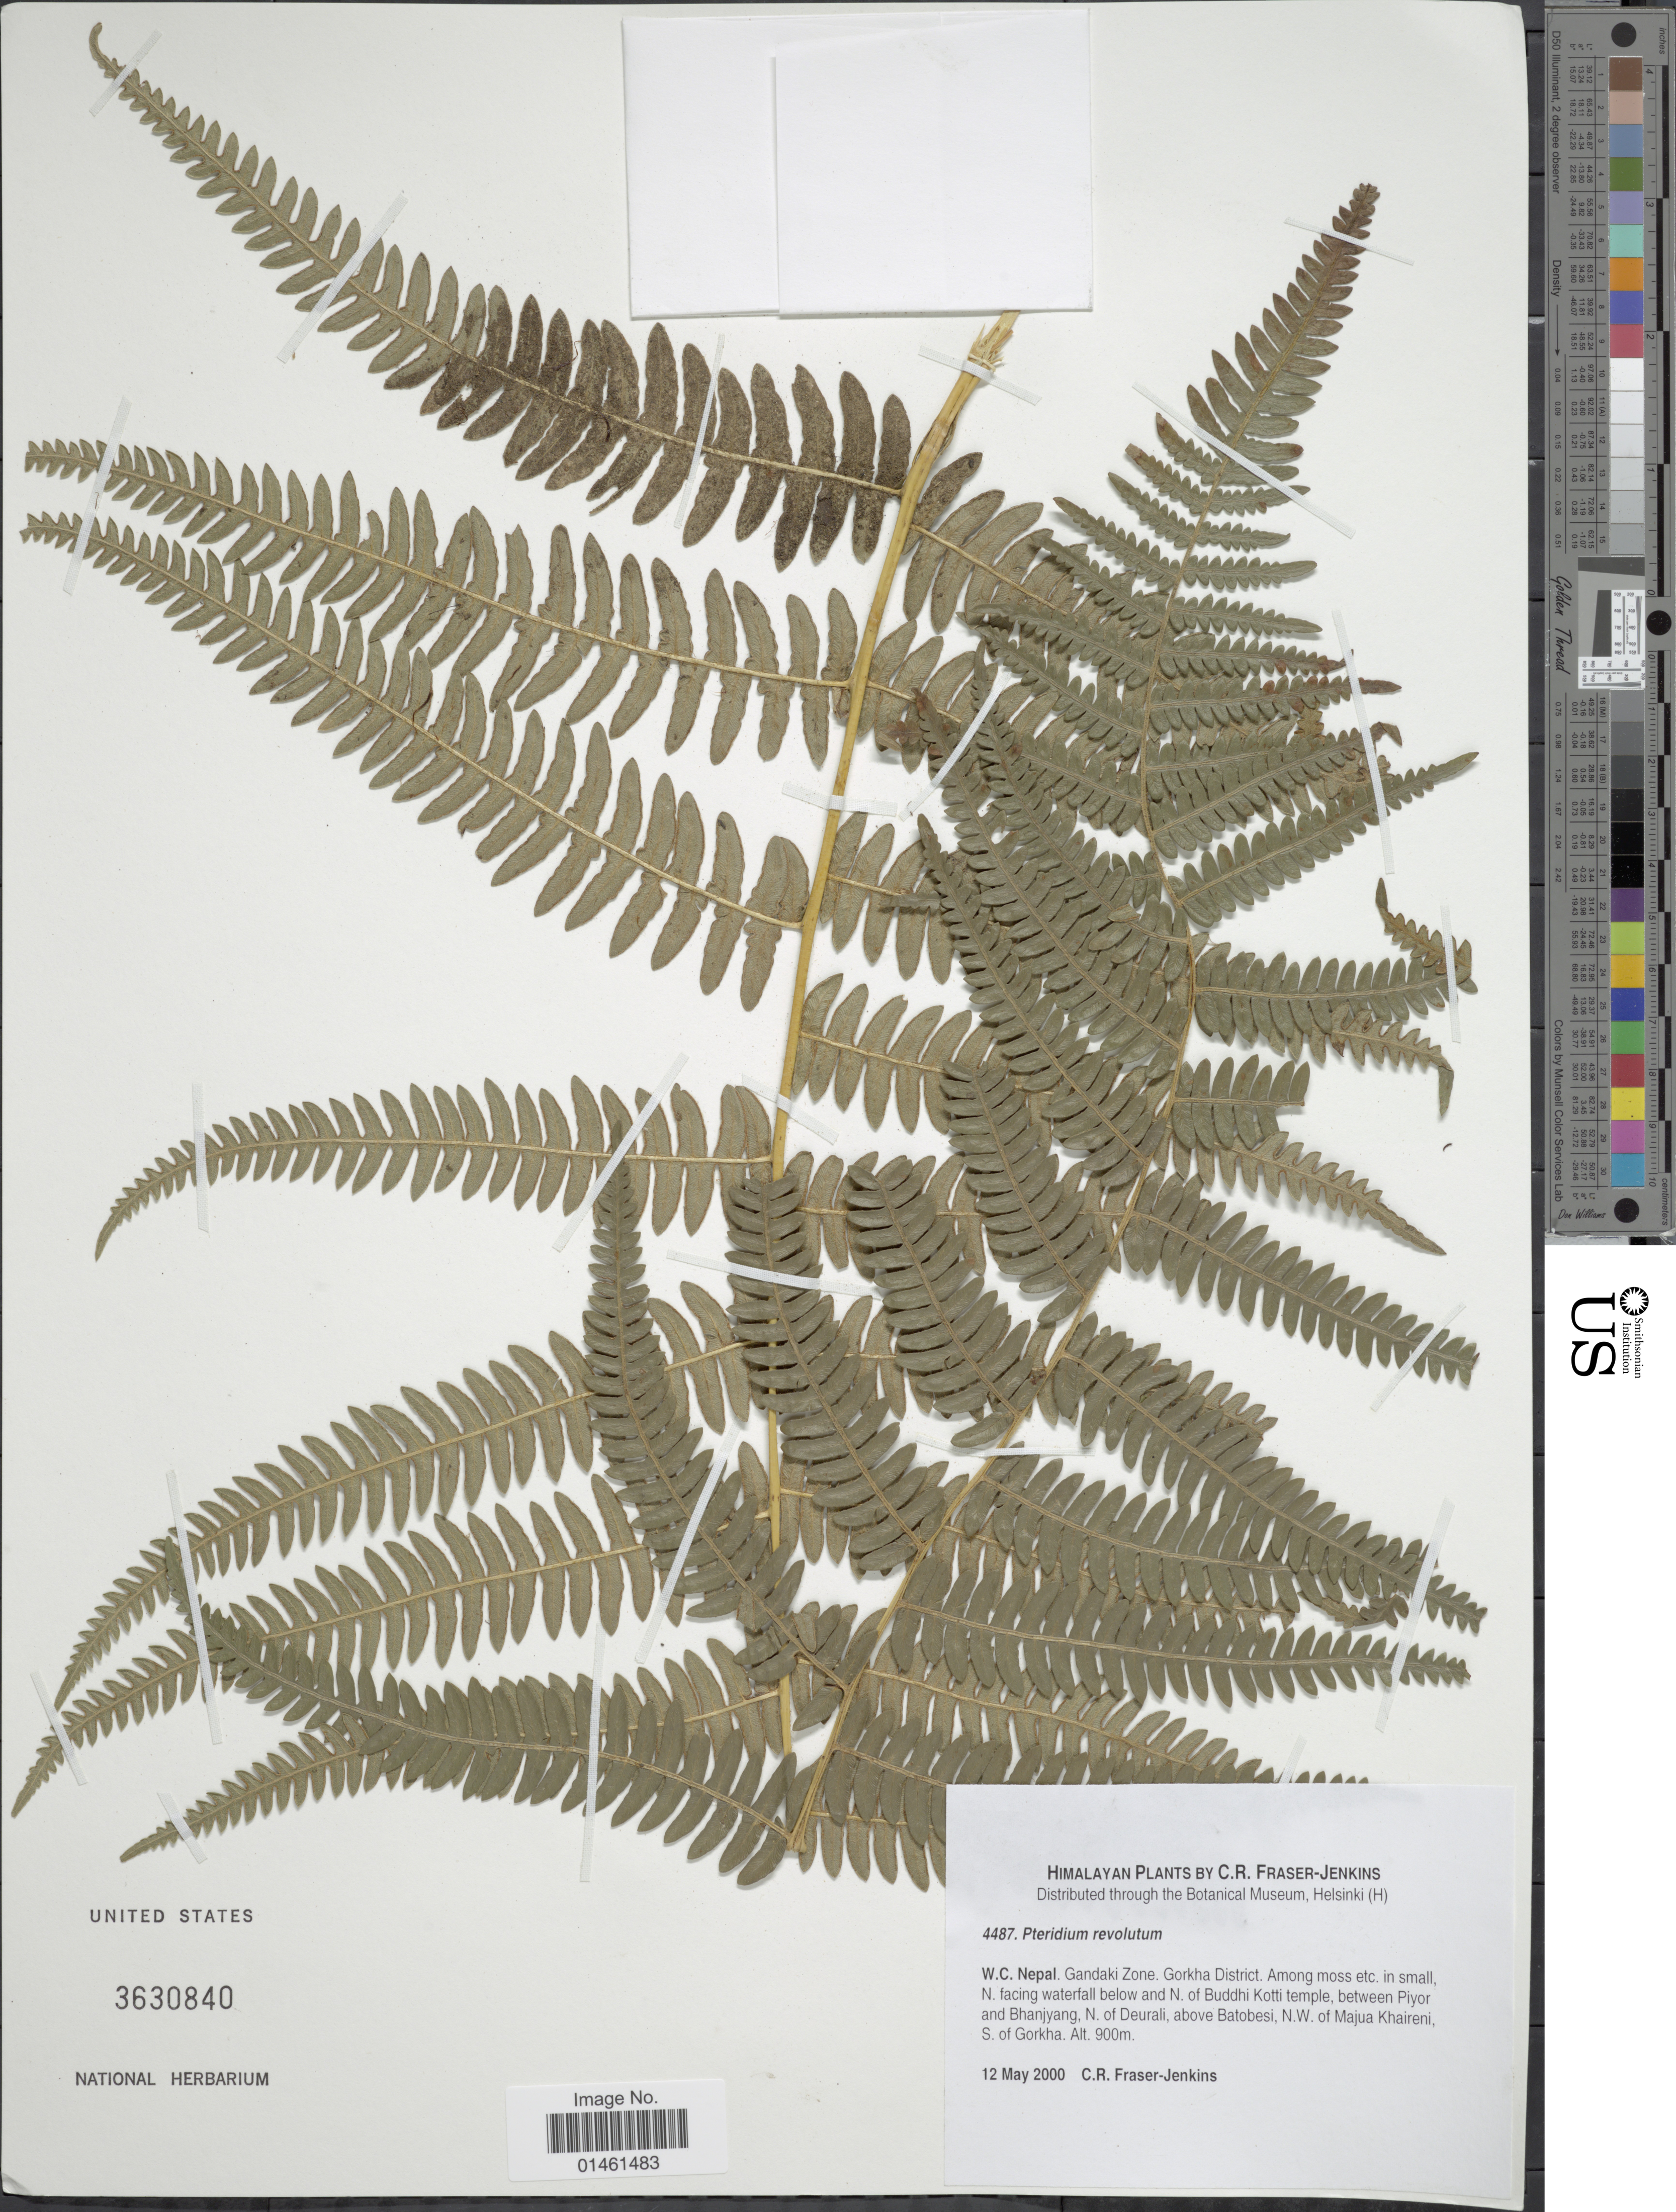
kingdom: Plantae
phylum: Tracheophyta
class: Polypodiopsida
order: Polypodiales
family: Dennstaedtiaceae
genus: Pteridium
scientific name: Pteridium aquilinum var. wightianum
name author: (J. Agardh) R.M. Tryon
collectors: C. R. Fraser-Jenkins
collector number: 4487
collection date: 2000-05-12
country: Nepal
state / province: Gandaki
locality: W. C. Nepal, Gandaki Zone, Gorkha District, Among moss, N. facing waterfall below and N of buddhi Kotti temple, between Piyor and Bhanjyang N. of Deurali, above Batobesi, N.W. of Majua Khaireni, S. of Gorkha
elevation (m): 900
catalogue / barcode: US 3630840